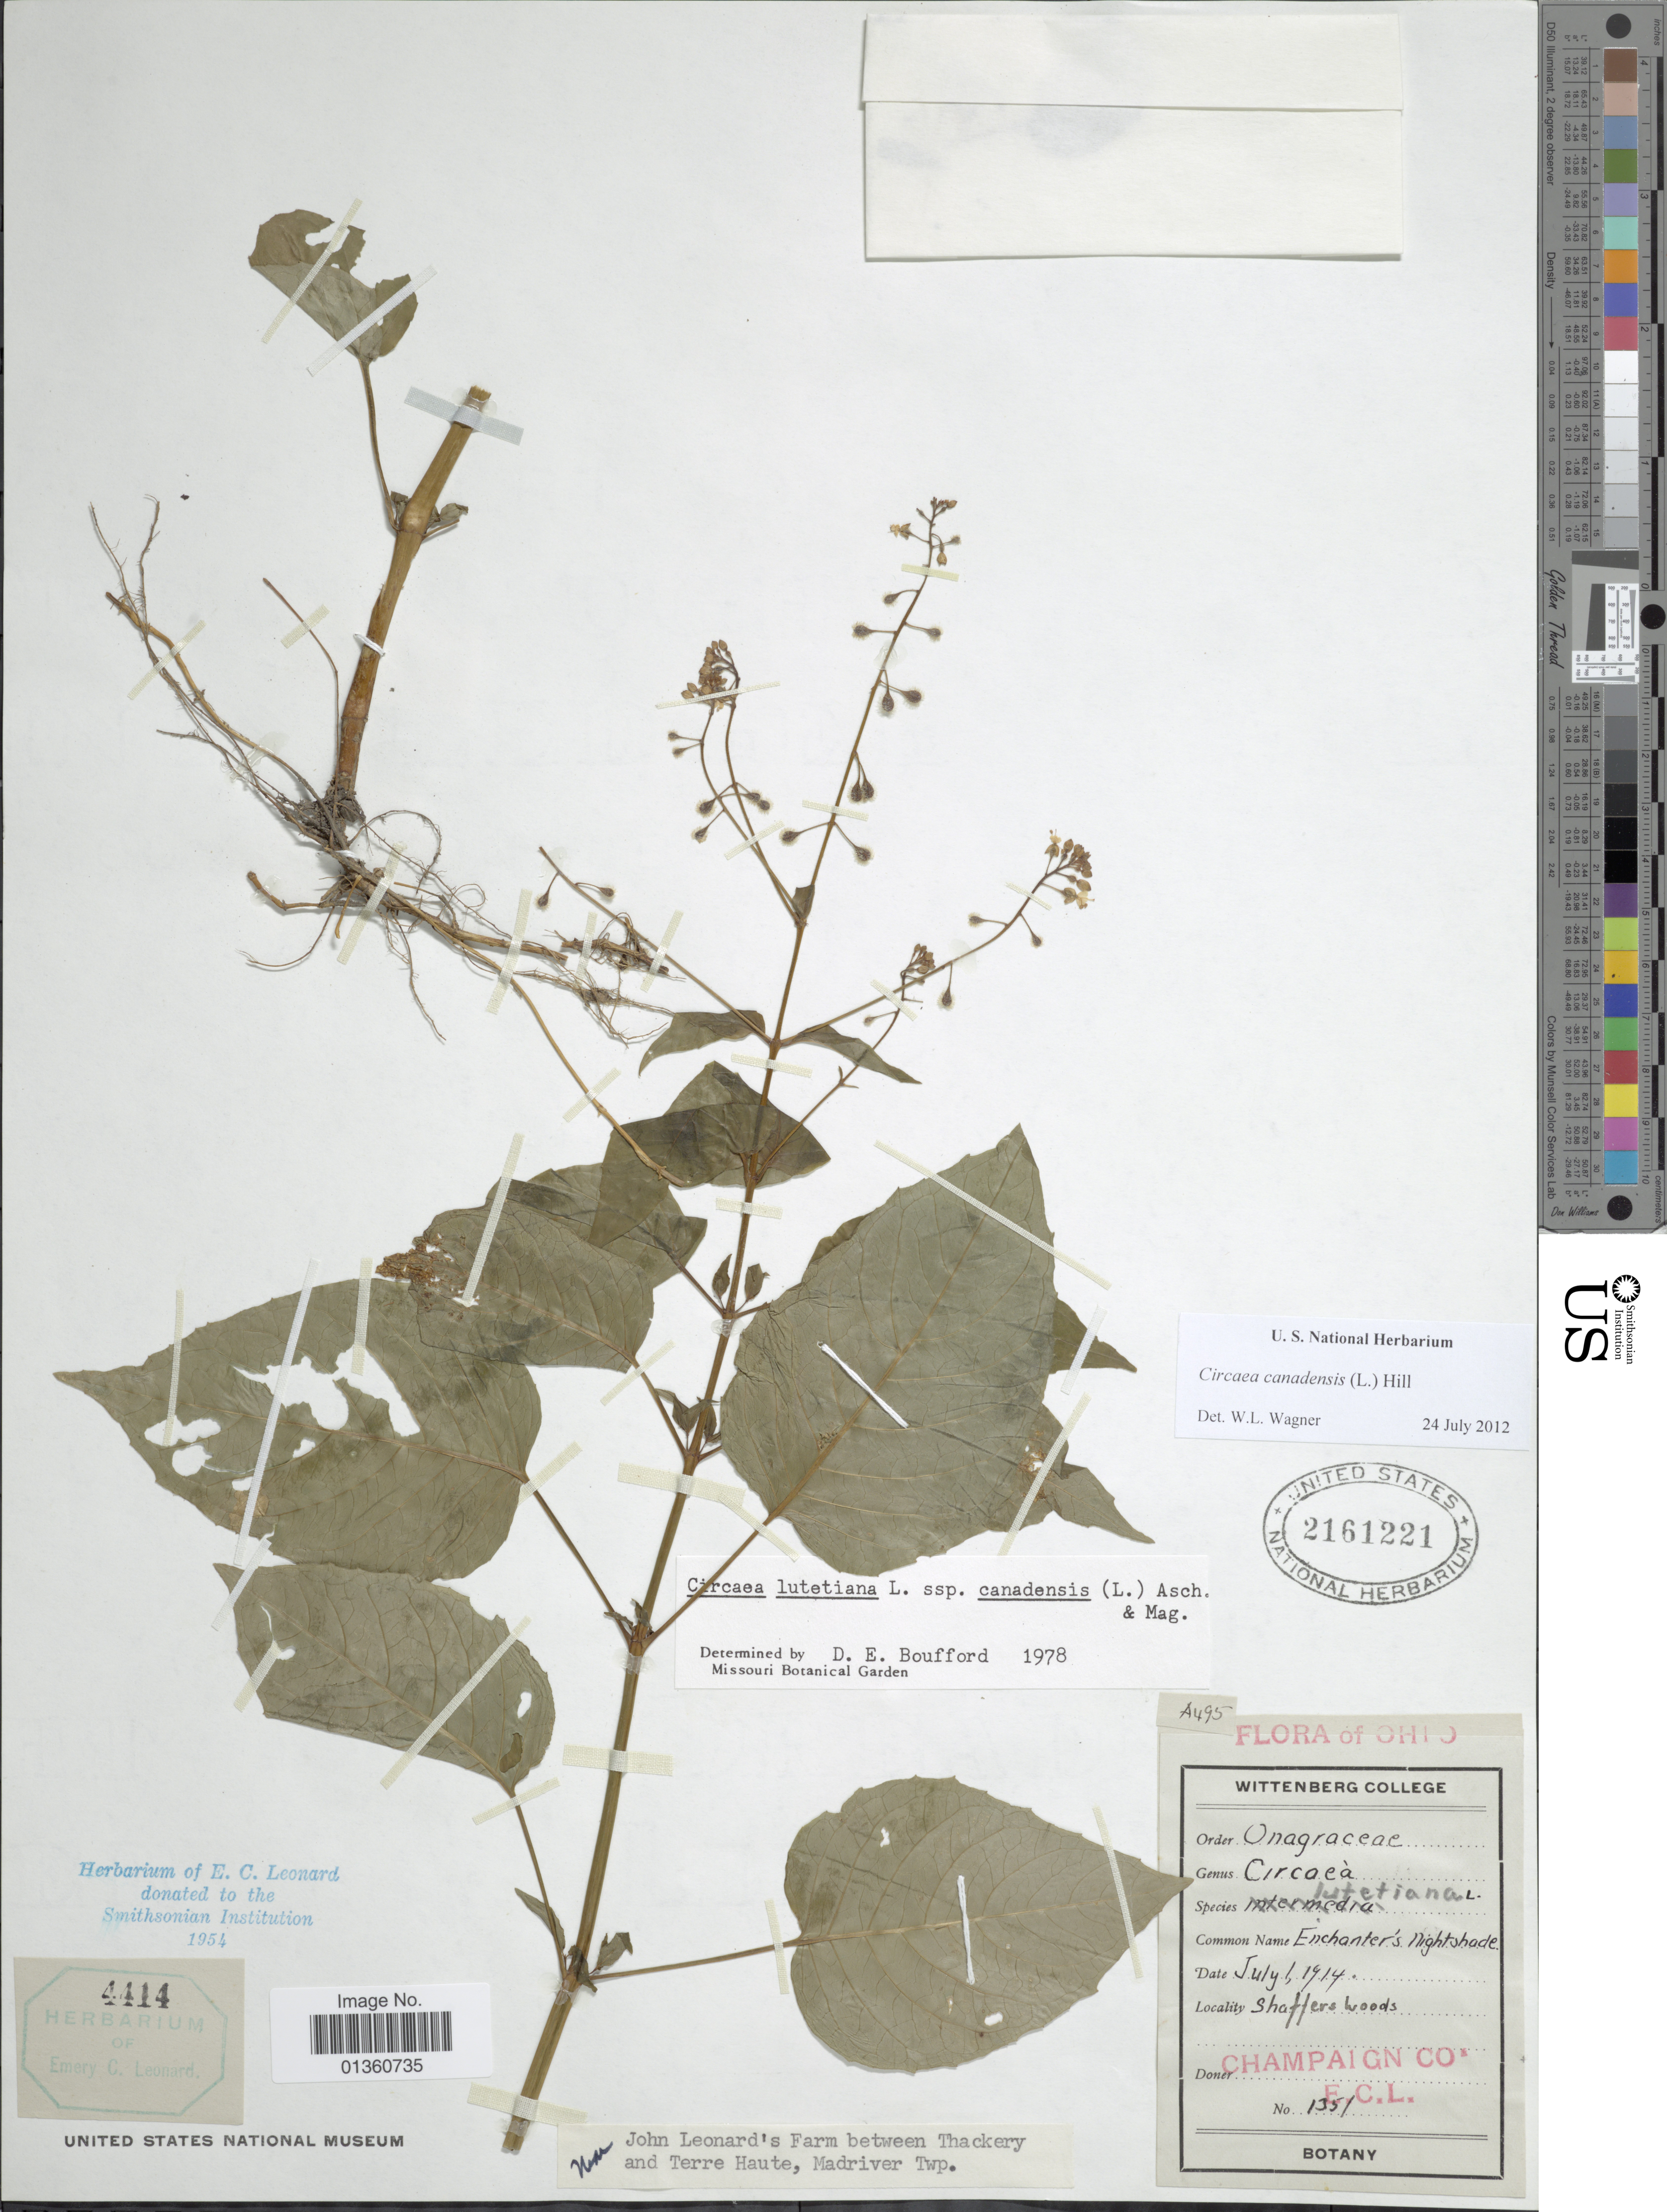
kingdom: Plantae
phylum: Tracheophyta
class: Magnoliopsida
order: Myrtales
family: Onagraceae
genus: Circaea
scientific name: Circaea canadensis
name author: (L.) Hill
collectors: E. C. Leonard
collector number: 1357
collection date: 1914-07-01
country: United States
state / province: Ohio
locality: Shaffers woods, Champaign Co. John Leonard's Farm between Thackery and Terre Haute, Madriver Twp.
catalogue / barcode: US 2161221